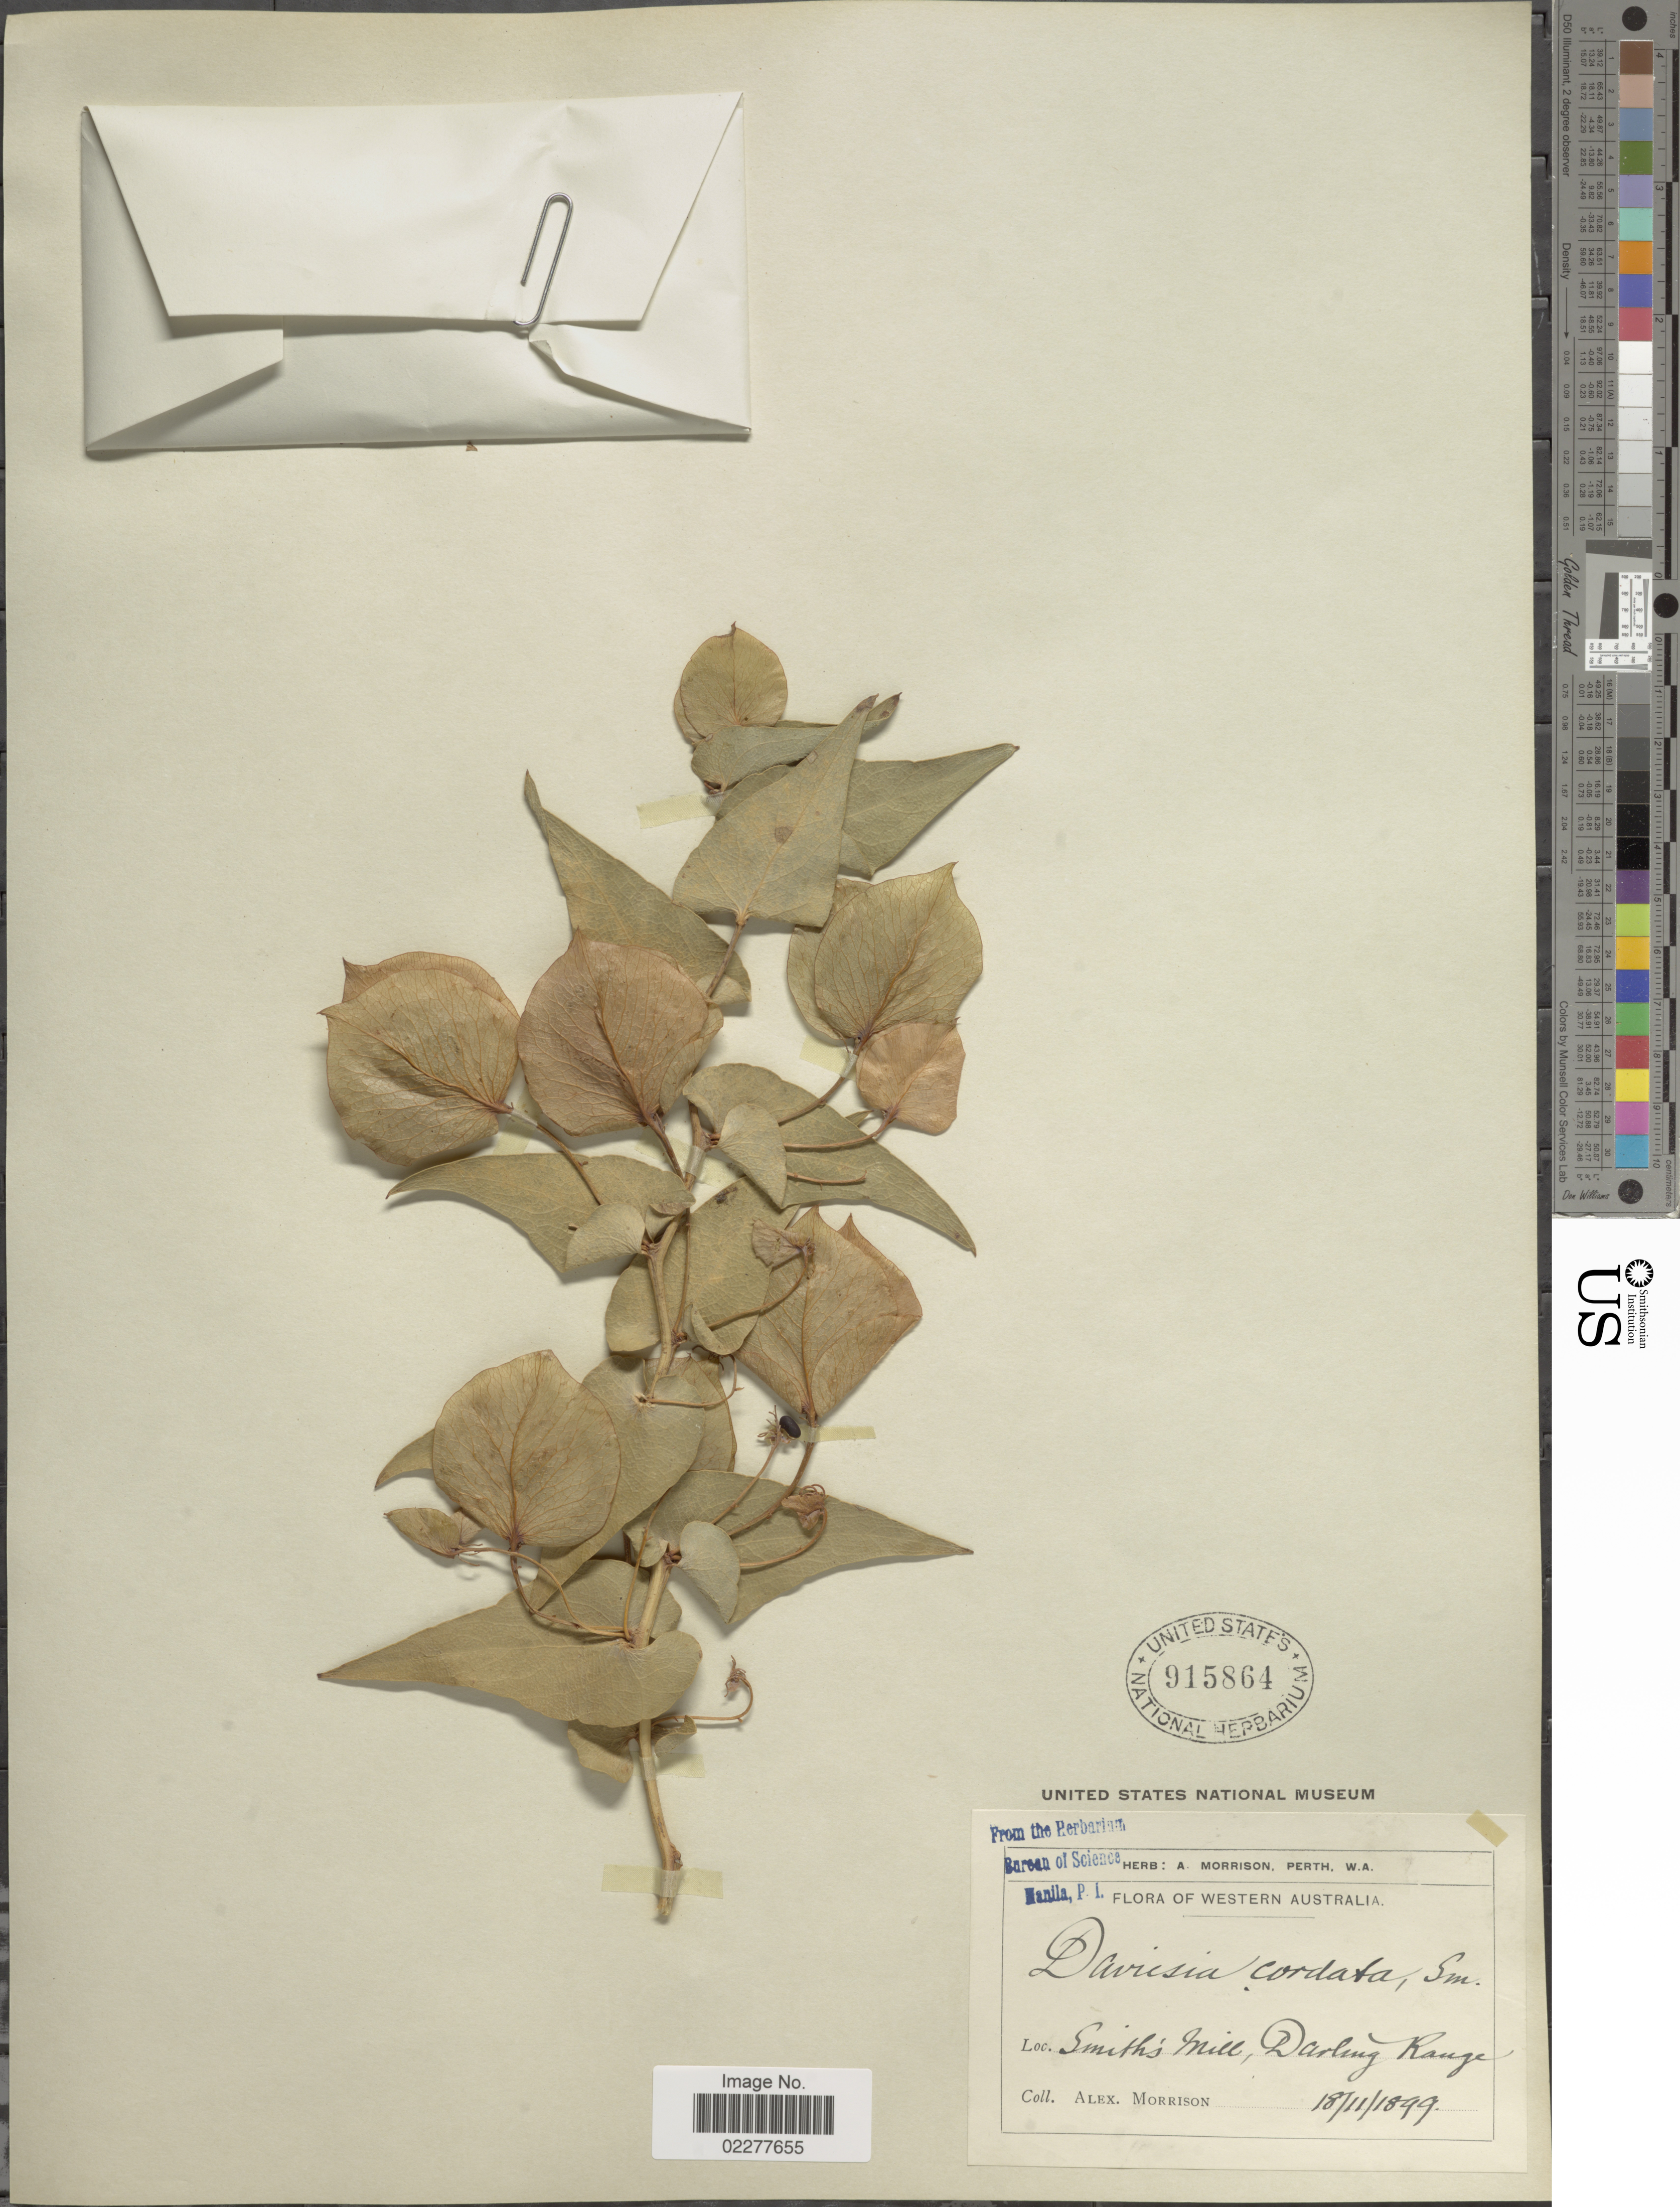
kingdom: Plantae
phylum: Tracheophyta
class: Magnoliopsida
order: Fabales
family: Fabaceae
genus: Daviesia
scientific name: Daviesia cordata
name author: Sm.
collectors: A. Morrison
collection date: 1899-11-18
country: Australia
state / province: Western Australia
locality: Smiths Mill, Darling Range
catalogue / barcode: US 915864